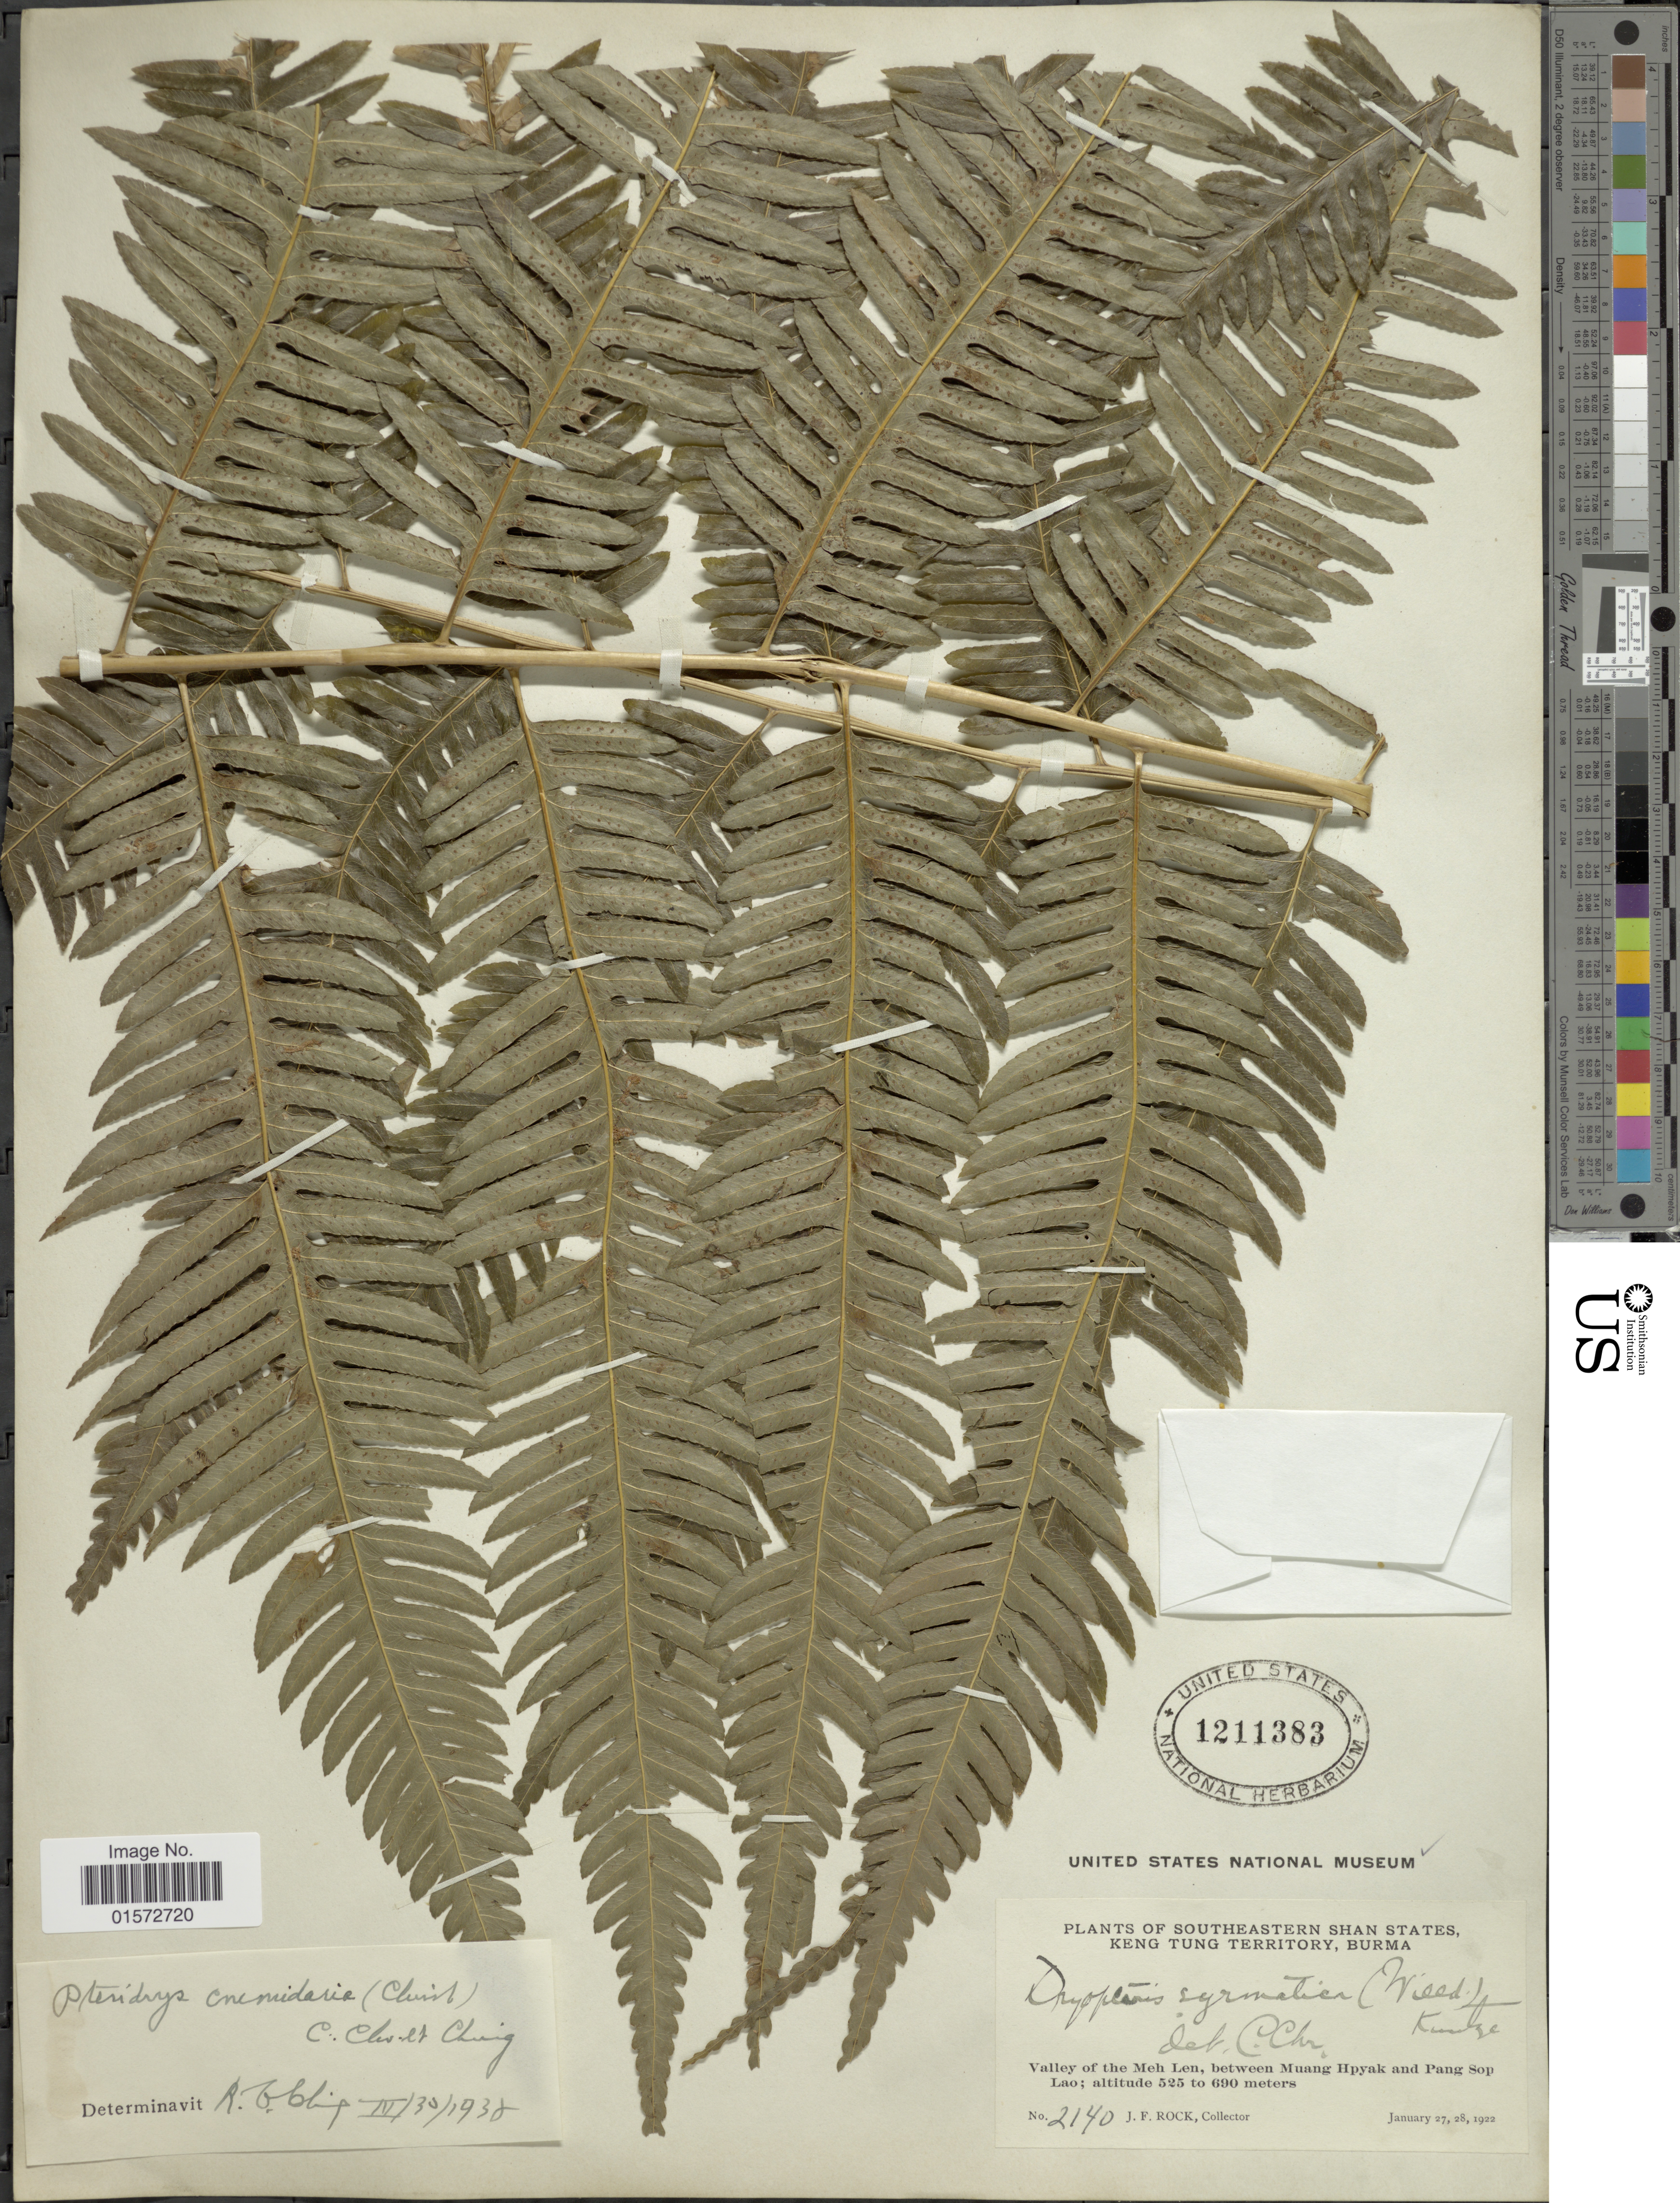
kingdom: Plantae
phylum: Tracheophyta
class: Polypodiopsida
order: Polypodiales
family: Tectariaceae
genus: Pteridrys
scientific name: Pteridrys cnemidaria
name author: (Christ) C. Chr. & Ching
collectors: J. Rock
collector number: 2140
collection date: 1922-01-27/1922-01-28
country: Myanmar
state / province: Shan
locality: Southeastern Shan States, Keng Tung Territory, Burma. Valley of the Meh Len, between Munag Hpyak and Pang Sop Lao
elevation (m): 525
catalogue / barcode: US 1211383